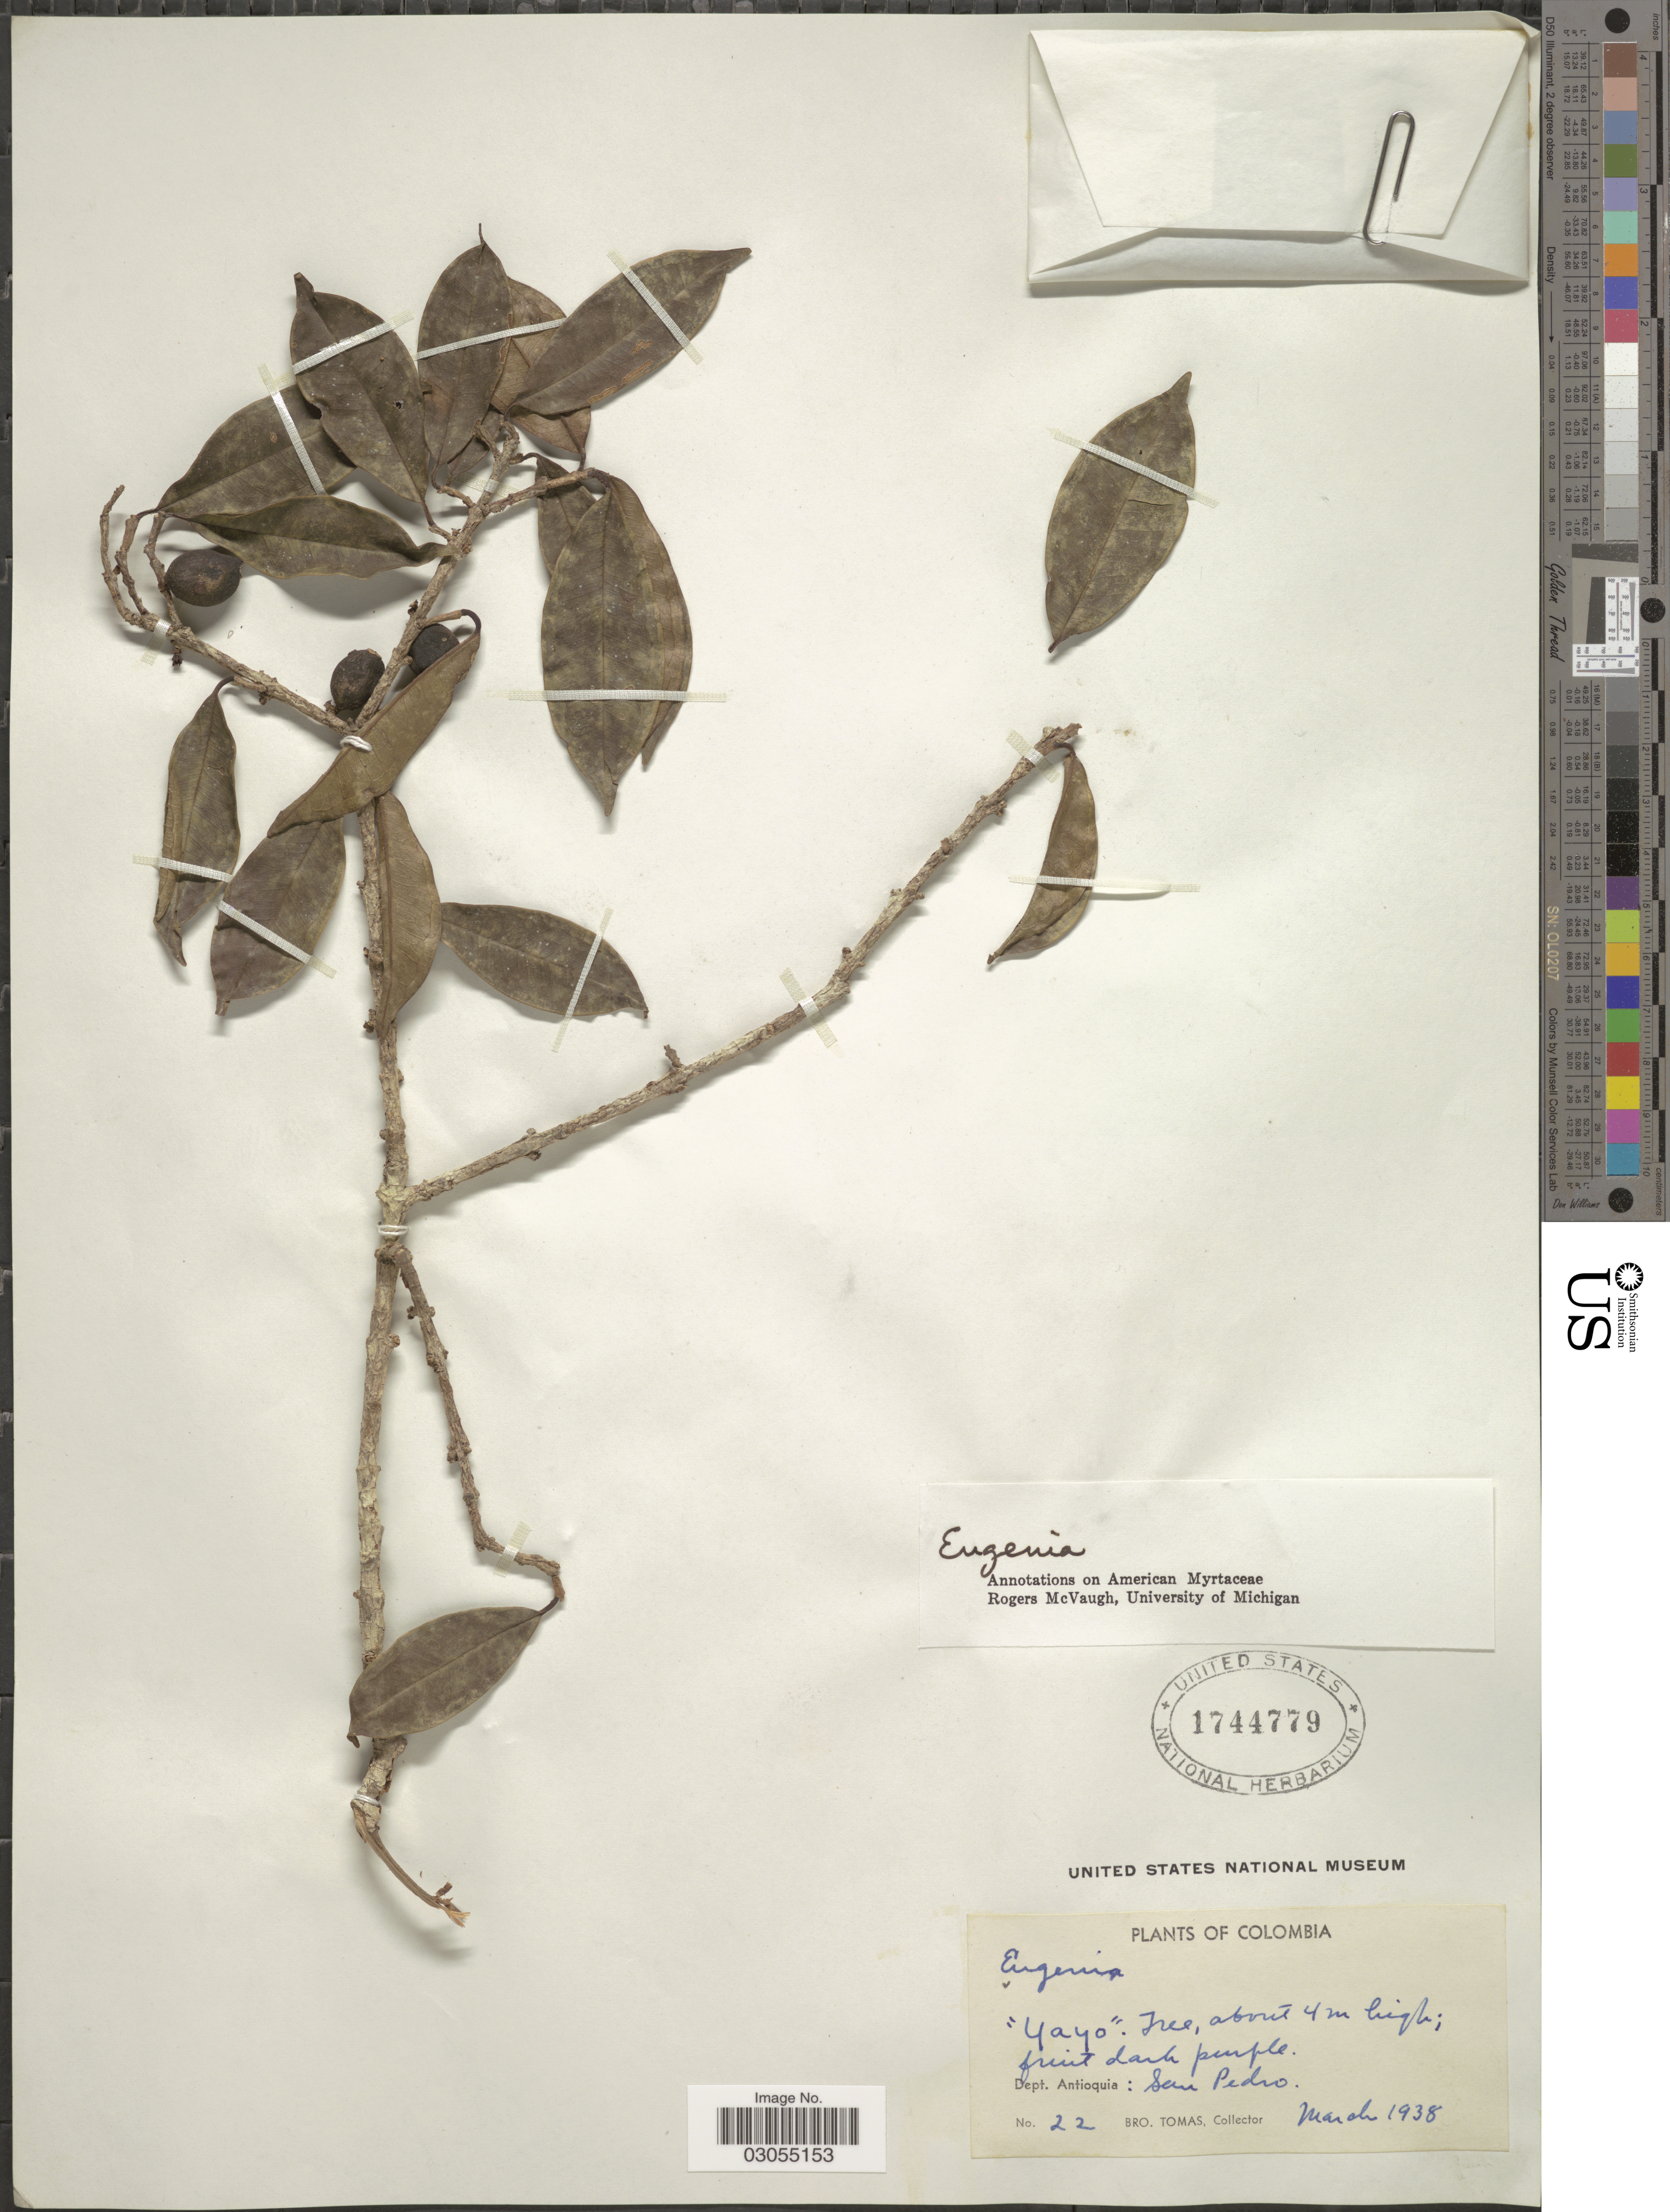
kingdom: Plantae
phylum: Tracheophyta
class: Magnoliopsida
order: Myrtales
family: Myrtaceae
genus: Eugenia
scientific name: Eugenia sp.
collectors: B. Tomas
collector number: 22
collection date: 1938-03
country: Colombia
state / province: Antioquia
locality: Dept. Antioquia: San Pedro.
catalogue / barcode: US 1744779